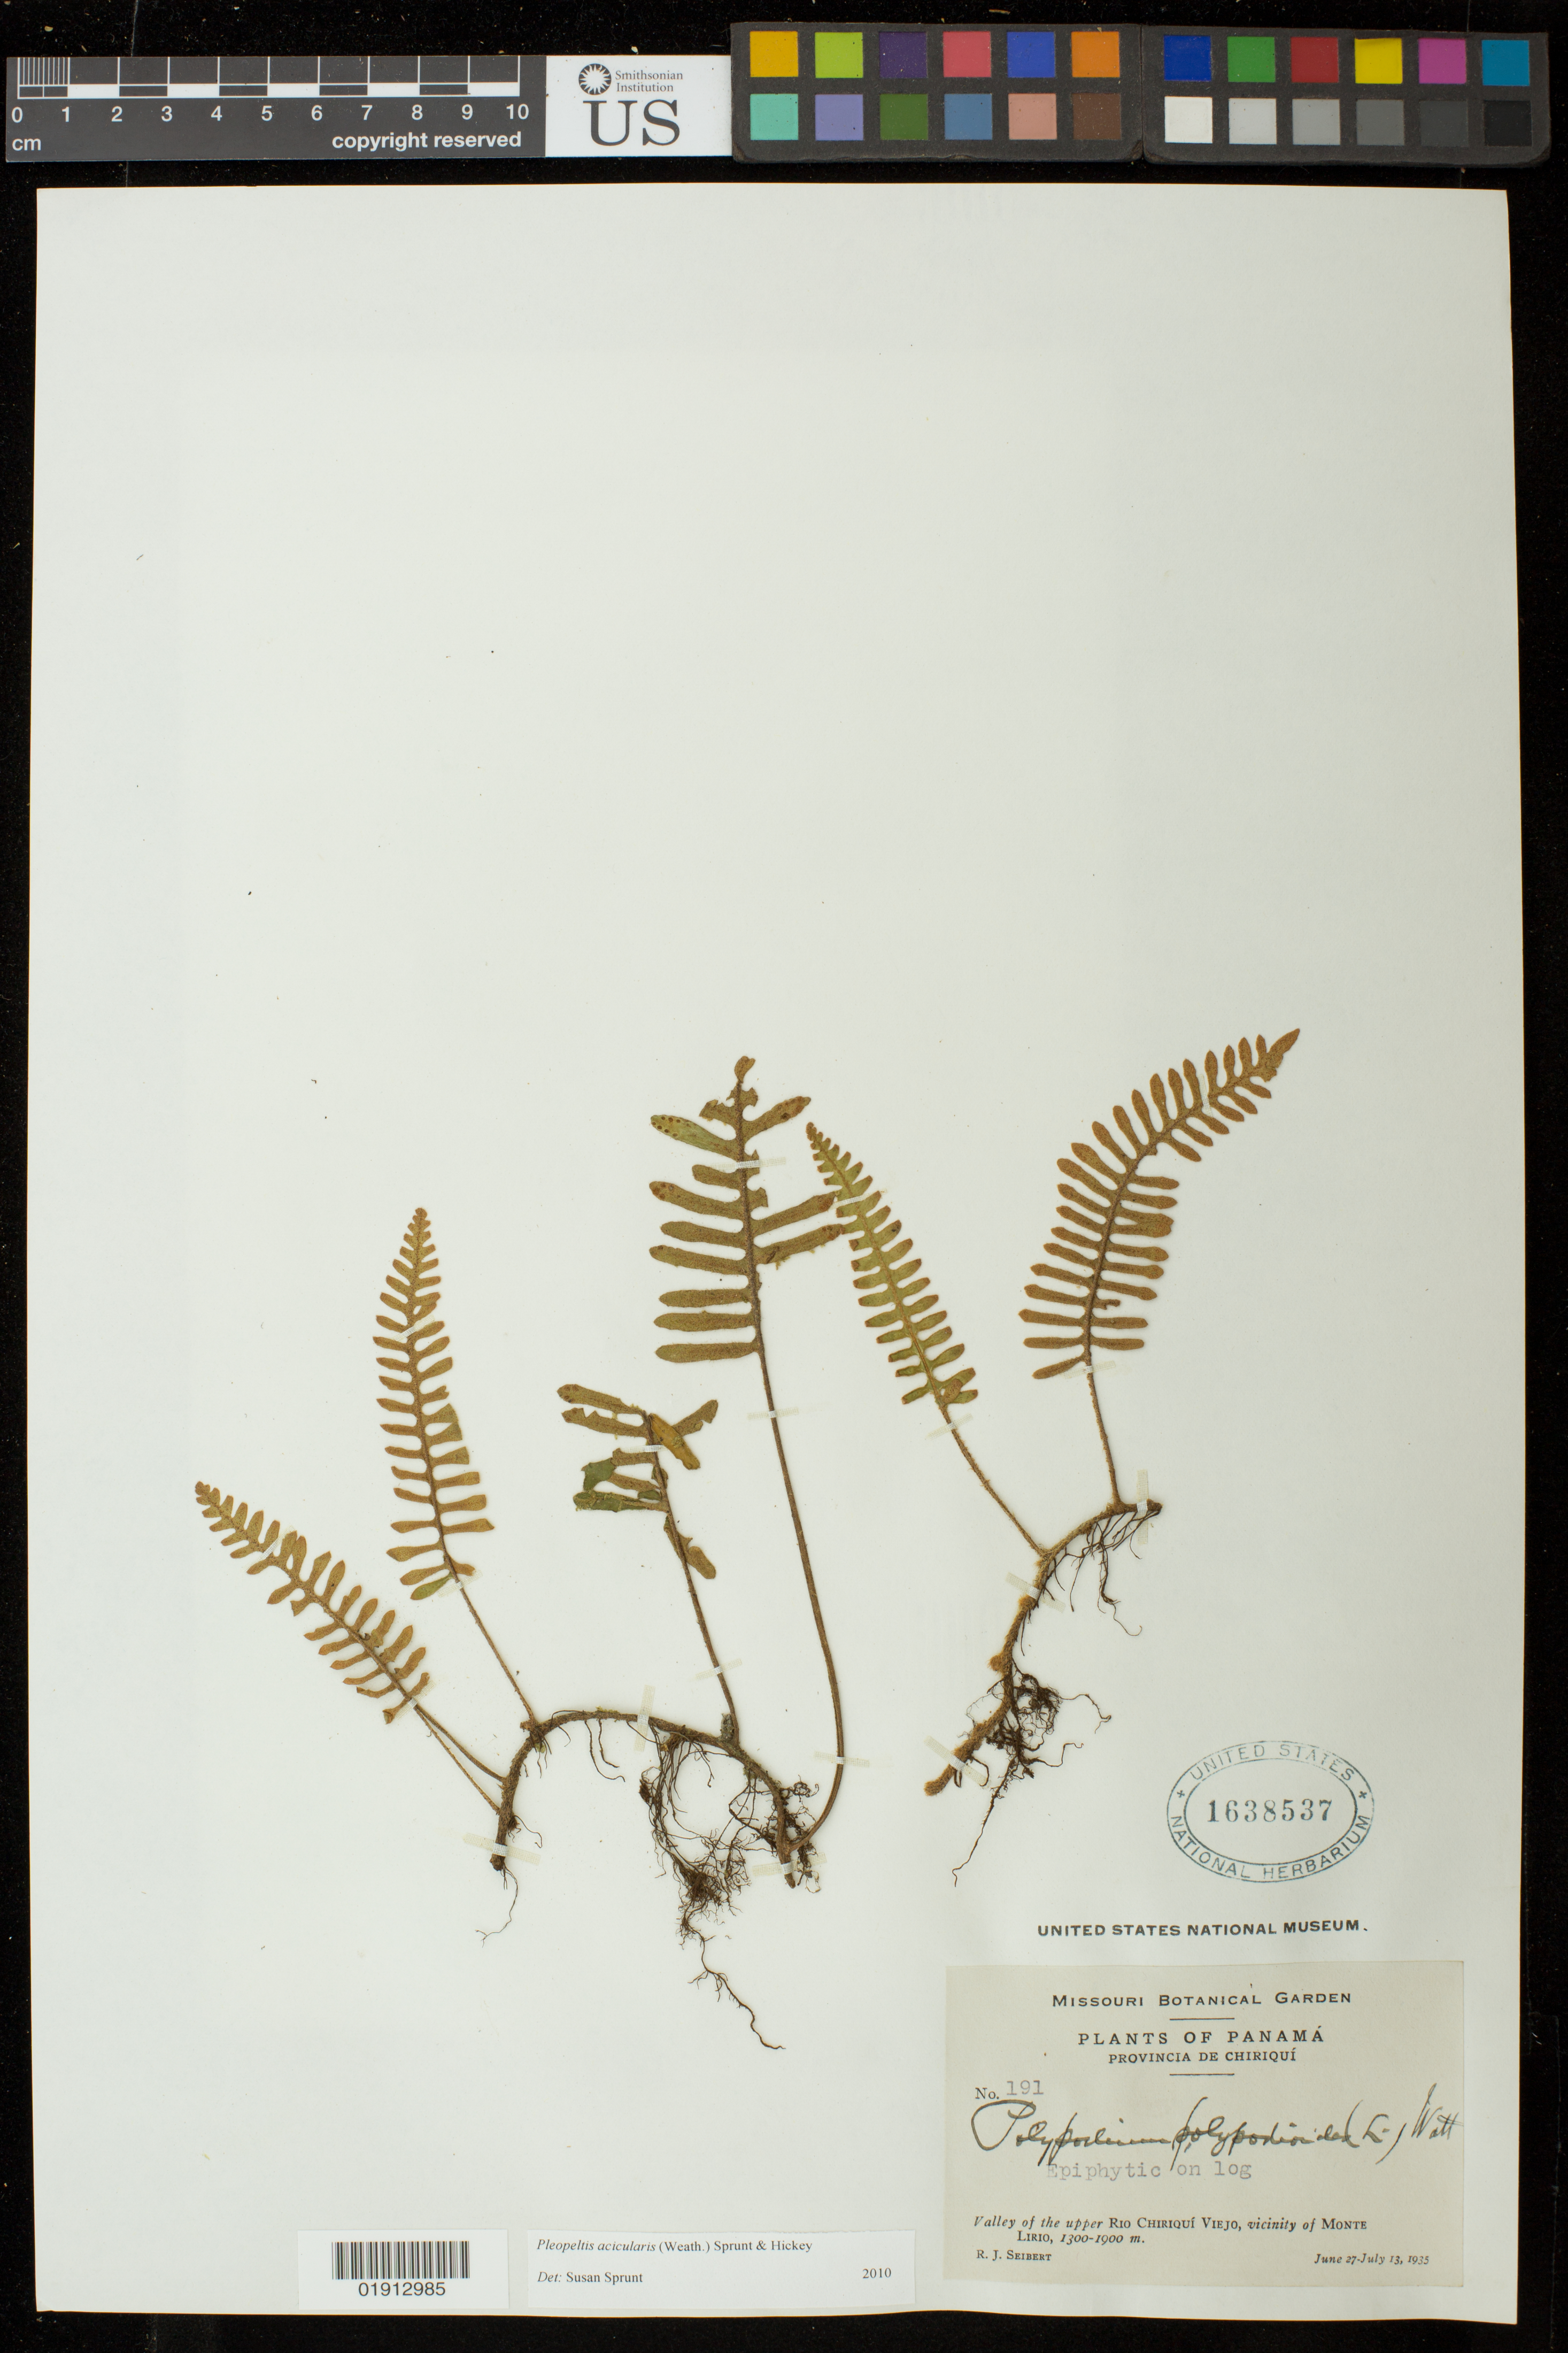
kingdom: Plantae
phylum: Tracheophyta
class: Polypodiopsida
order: Polypodiales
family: Polypodiaceae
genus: Pleopeltis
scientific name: Pleopeltis acicularis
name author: (Weath.) A.R. Sm. & Krömer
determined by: Sprunt, S. V.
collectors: R. J. Seibert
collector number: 191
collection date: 1935-06-27/1935-07-13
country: Panama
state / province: Chiriqui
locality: Valley of the upper Rio Chiriqui Viejo, vicinity of Monte Lirio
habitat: On log.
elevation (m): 1300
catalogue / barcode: US 1638537